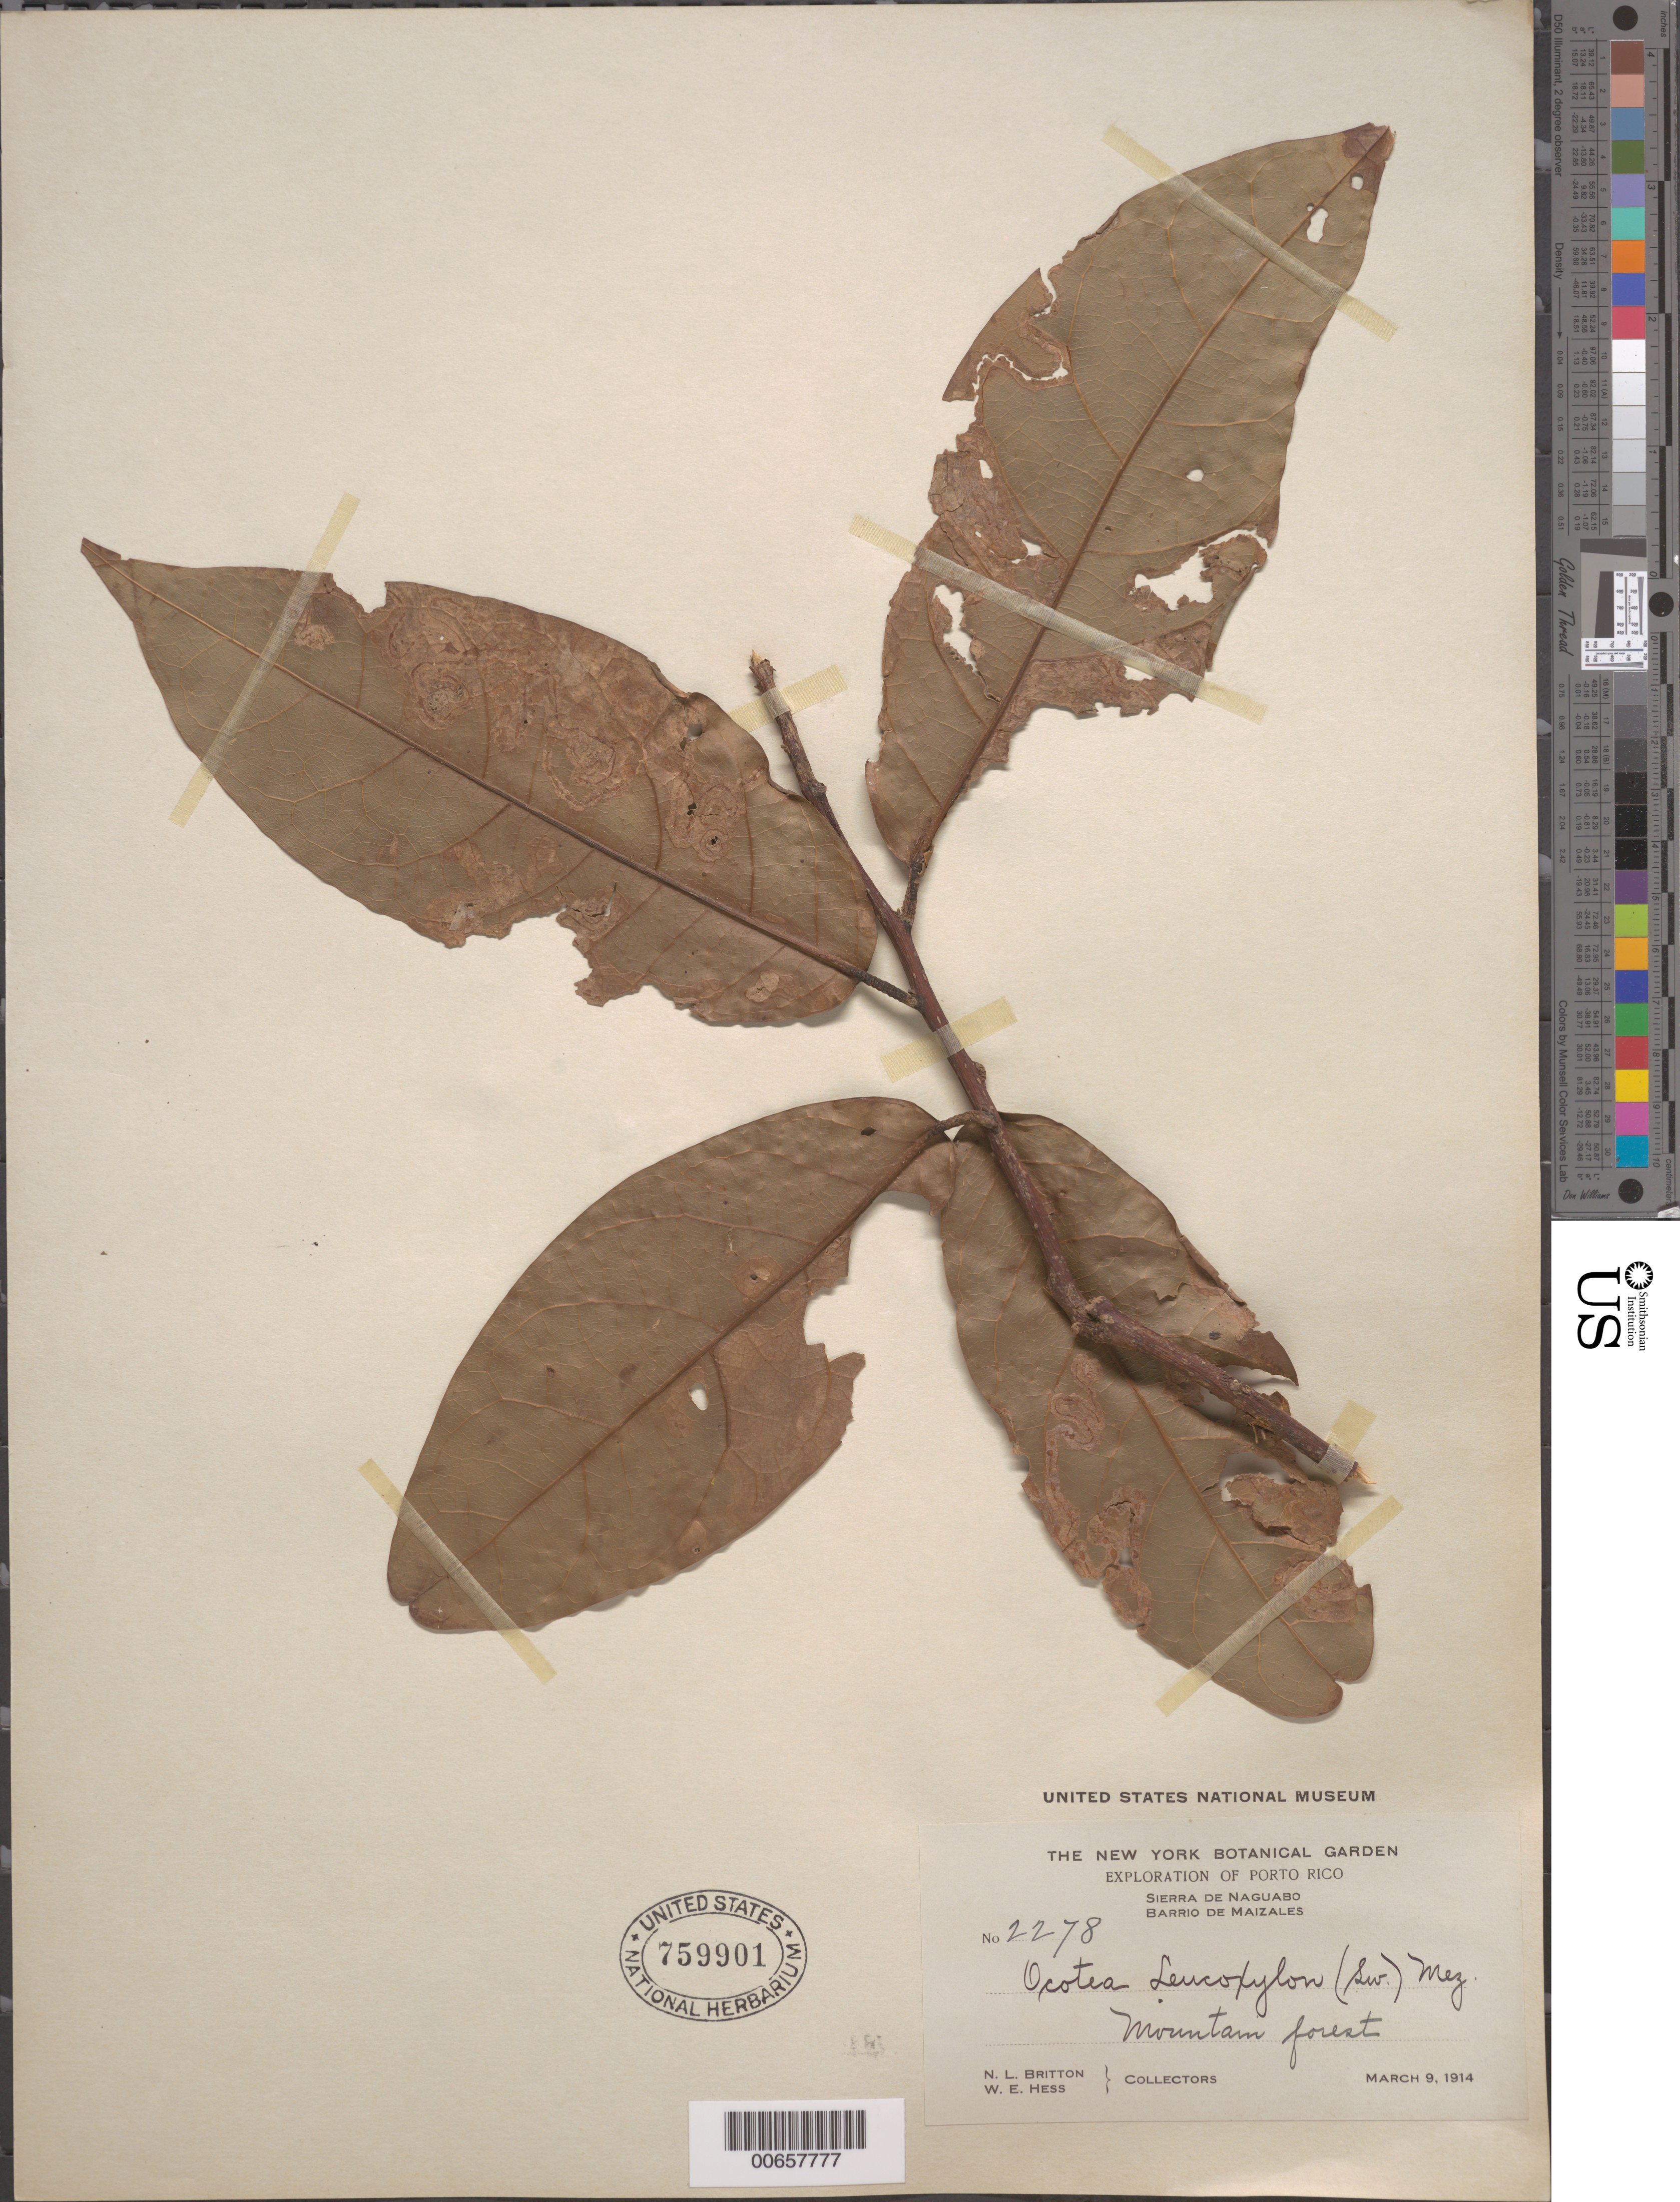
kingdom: Plantae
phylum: Tracheophyta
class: Magnoliopsida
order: Laurales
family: Lauraceae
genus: Ocotea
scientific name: Ocotea leucoxylon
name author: (Sw.) Laness.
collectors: N. Britton & W. Hess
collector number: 2278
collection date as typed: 09 Mar 1914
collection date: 1914-03-09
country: Puerto Rico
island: Greater Antilles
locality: Sierra de Naguabo, Barrio de Maizales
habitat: Mountain forest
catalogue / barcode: US 759901